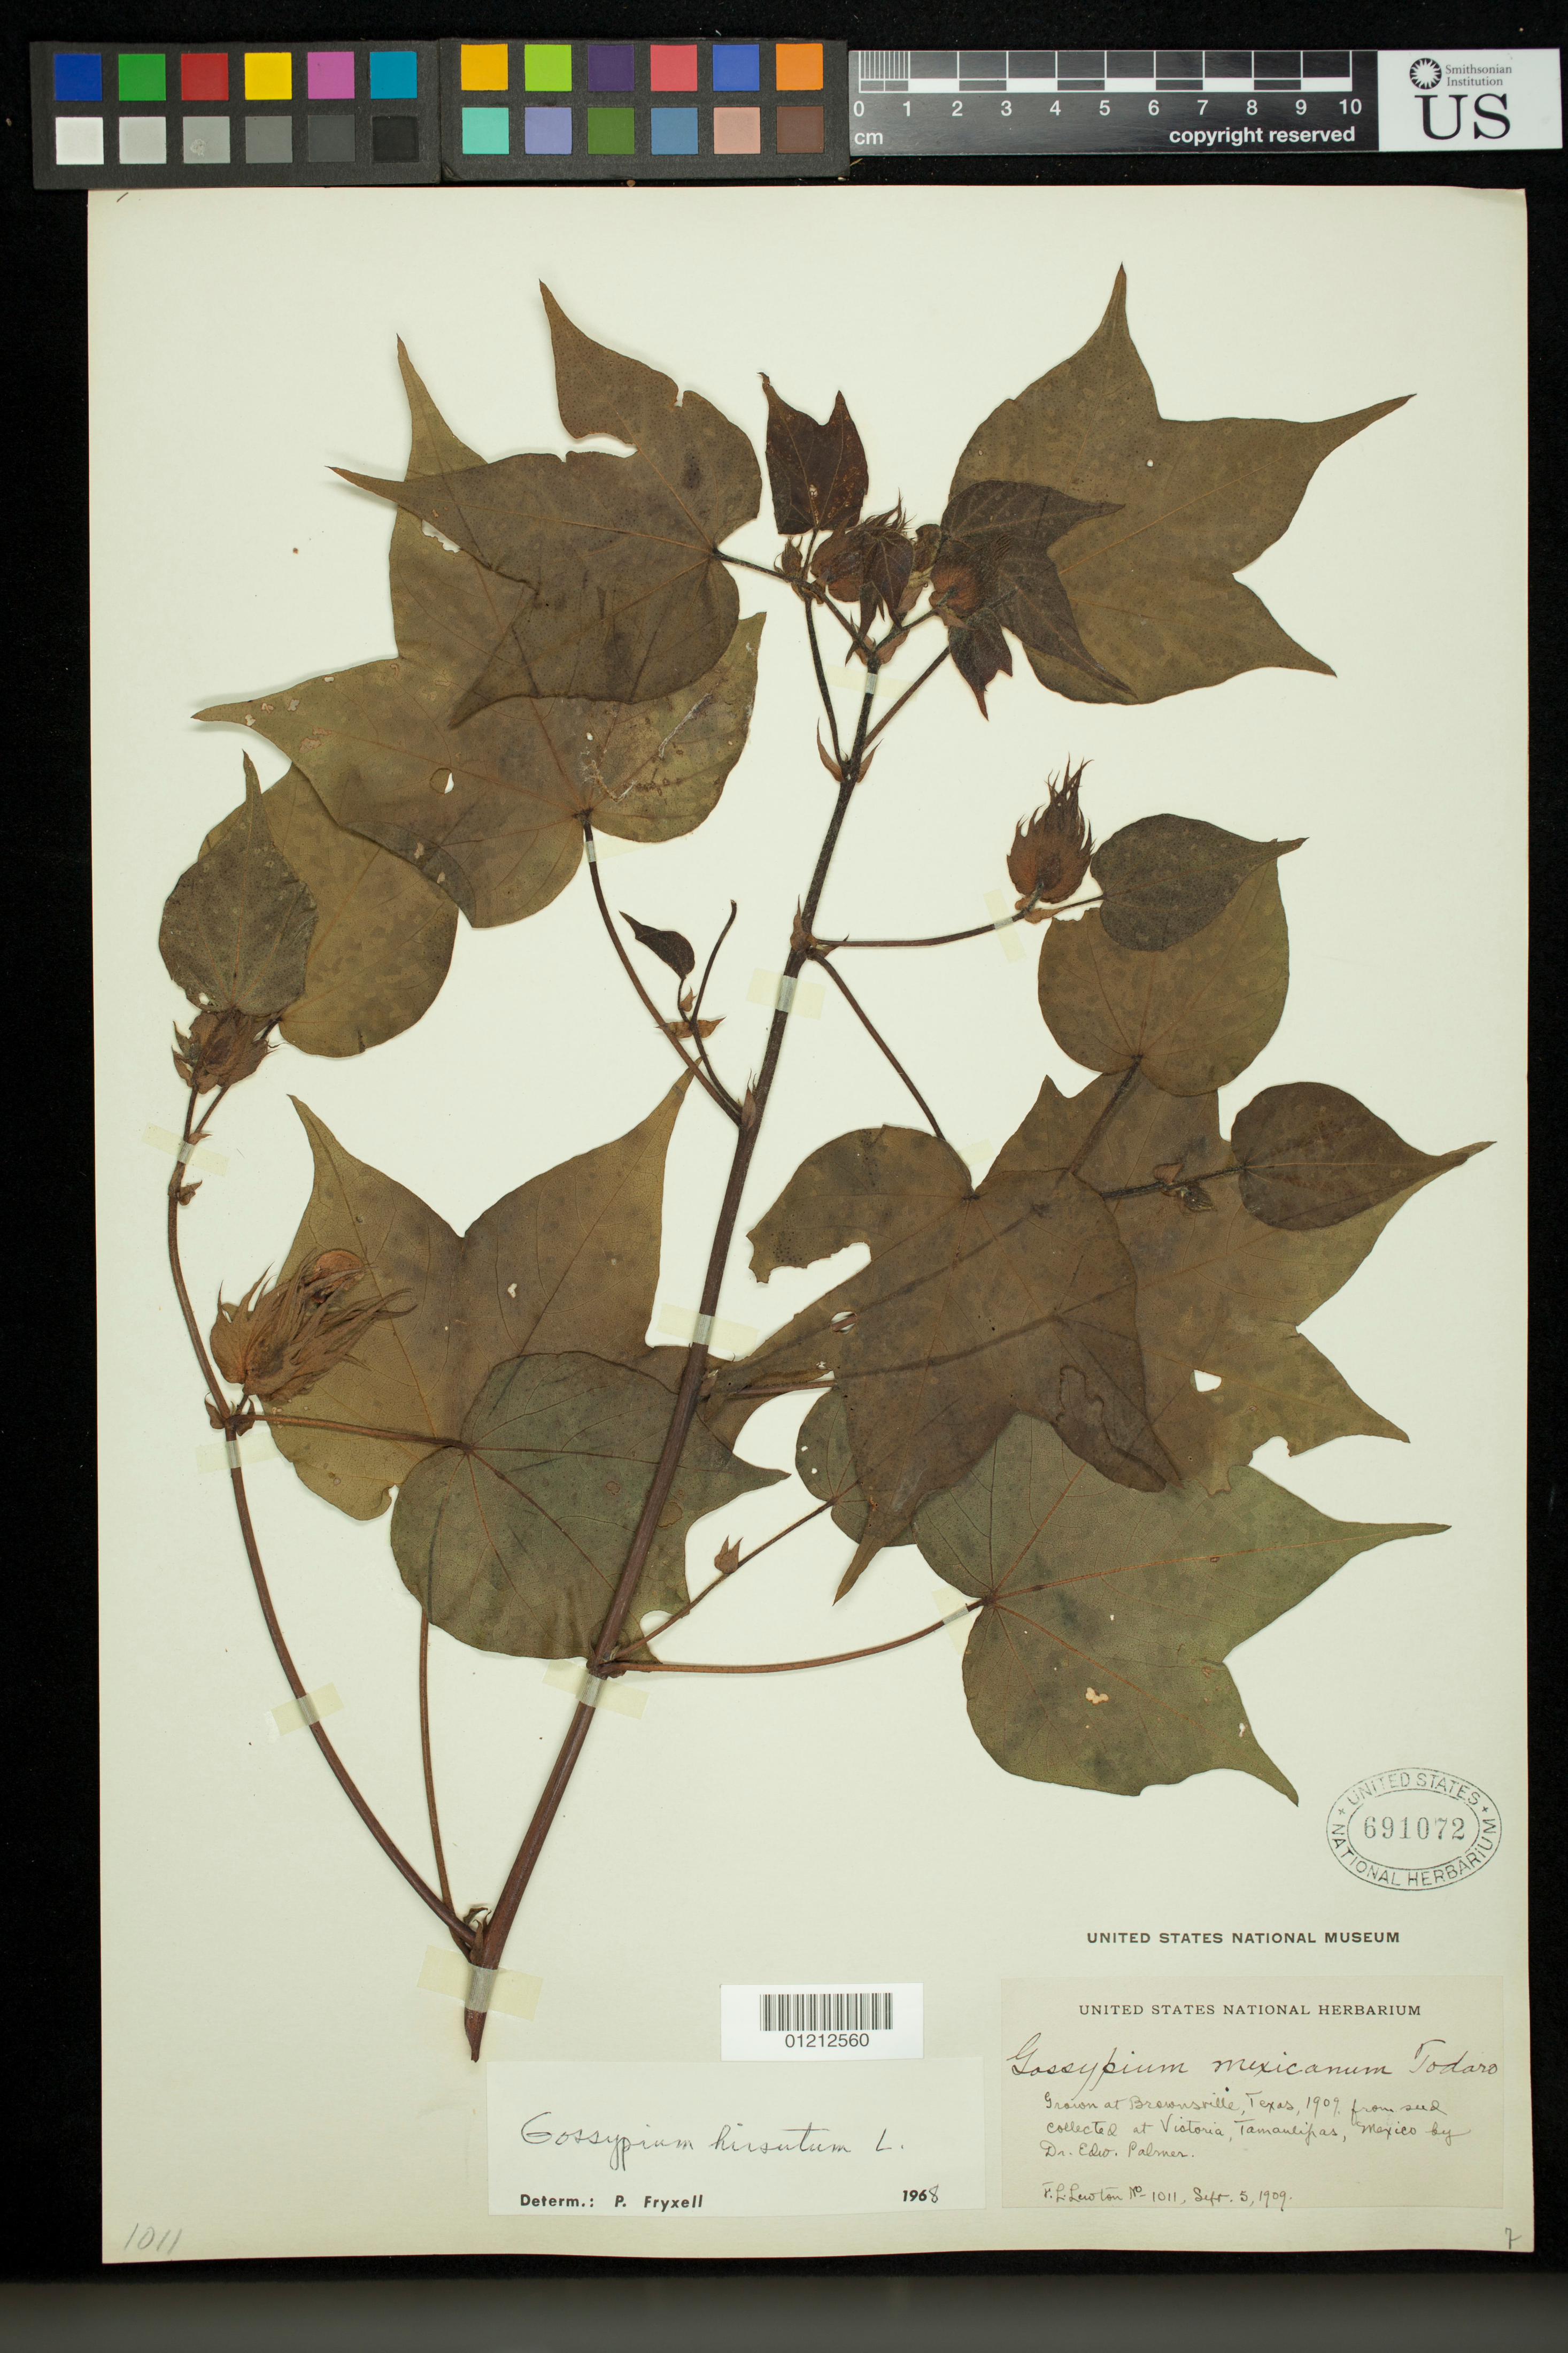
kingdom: Plantae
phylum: Tracheophyta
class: Magnoliopsida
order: Malvales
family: Malvaceae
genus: Gossypium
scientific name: Gossypium hirsutum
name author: L.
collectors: F. L. Lewton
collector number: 1011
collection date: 1909-09-05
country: United States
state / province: Texas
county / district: Cameron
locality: Grown at Brownsville, Texas, from seed collected at Victoria, Tamaulipas, Mexico by Dr. Edw. Palmer.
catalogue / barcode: US 691072